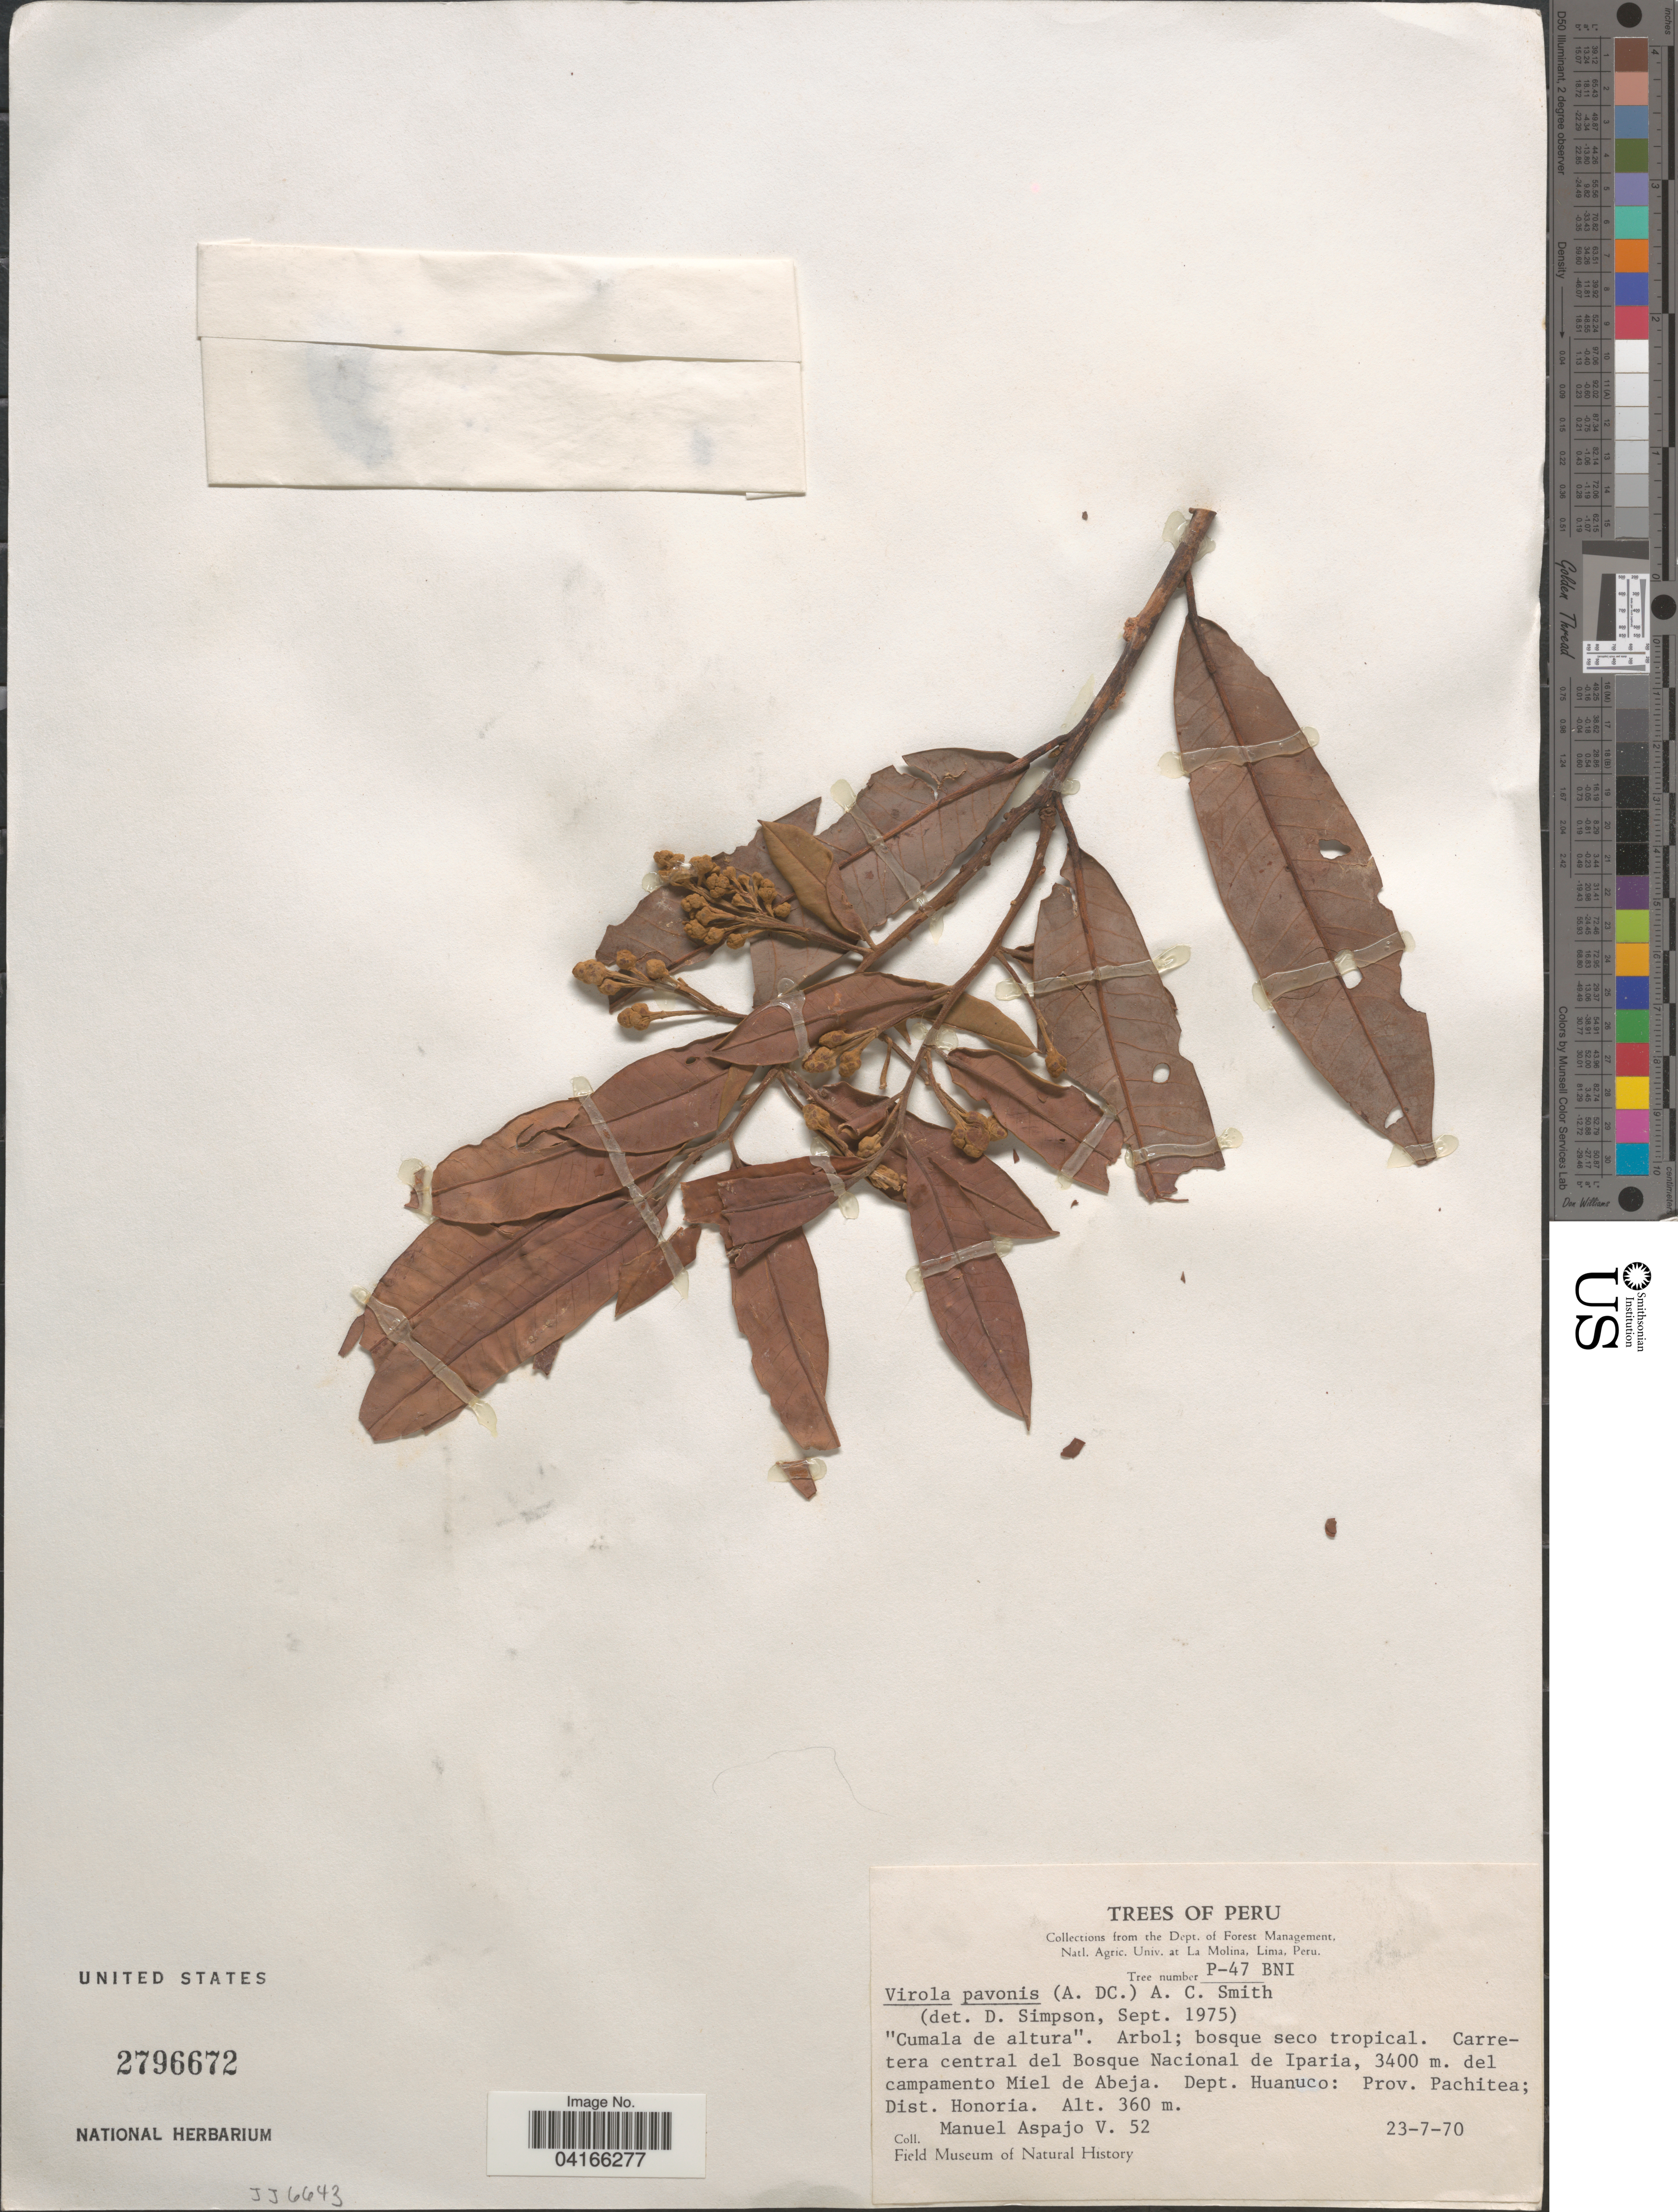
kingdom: Plantae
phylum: Tracheophyta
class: Magnoliopsida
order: Magnoliales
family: Myristicaceae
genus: Virola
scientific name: Virola pavonis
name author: (A. DC.) A.C. Sm.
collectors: M. Aspajo V.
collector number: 52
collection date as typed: Transcribed d/m/y: 23/7/70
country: Peru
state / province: Huanuco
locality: Carretera central del Bosque Nacional de Iparia, 3400 m. del campamento Miel de Abeja. Dept. Huanuco: Prov. Pachitea; Dist. Honoria.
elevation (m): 360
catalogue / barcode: US 2796672